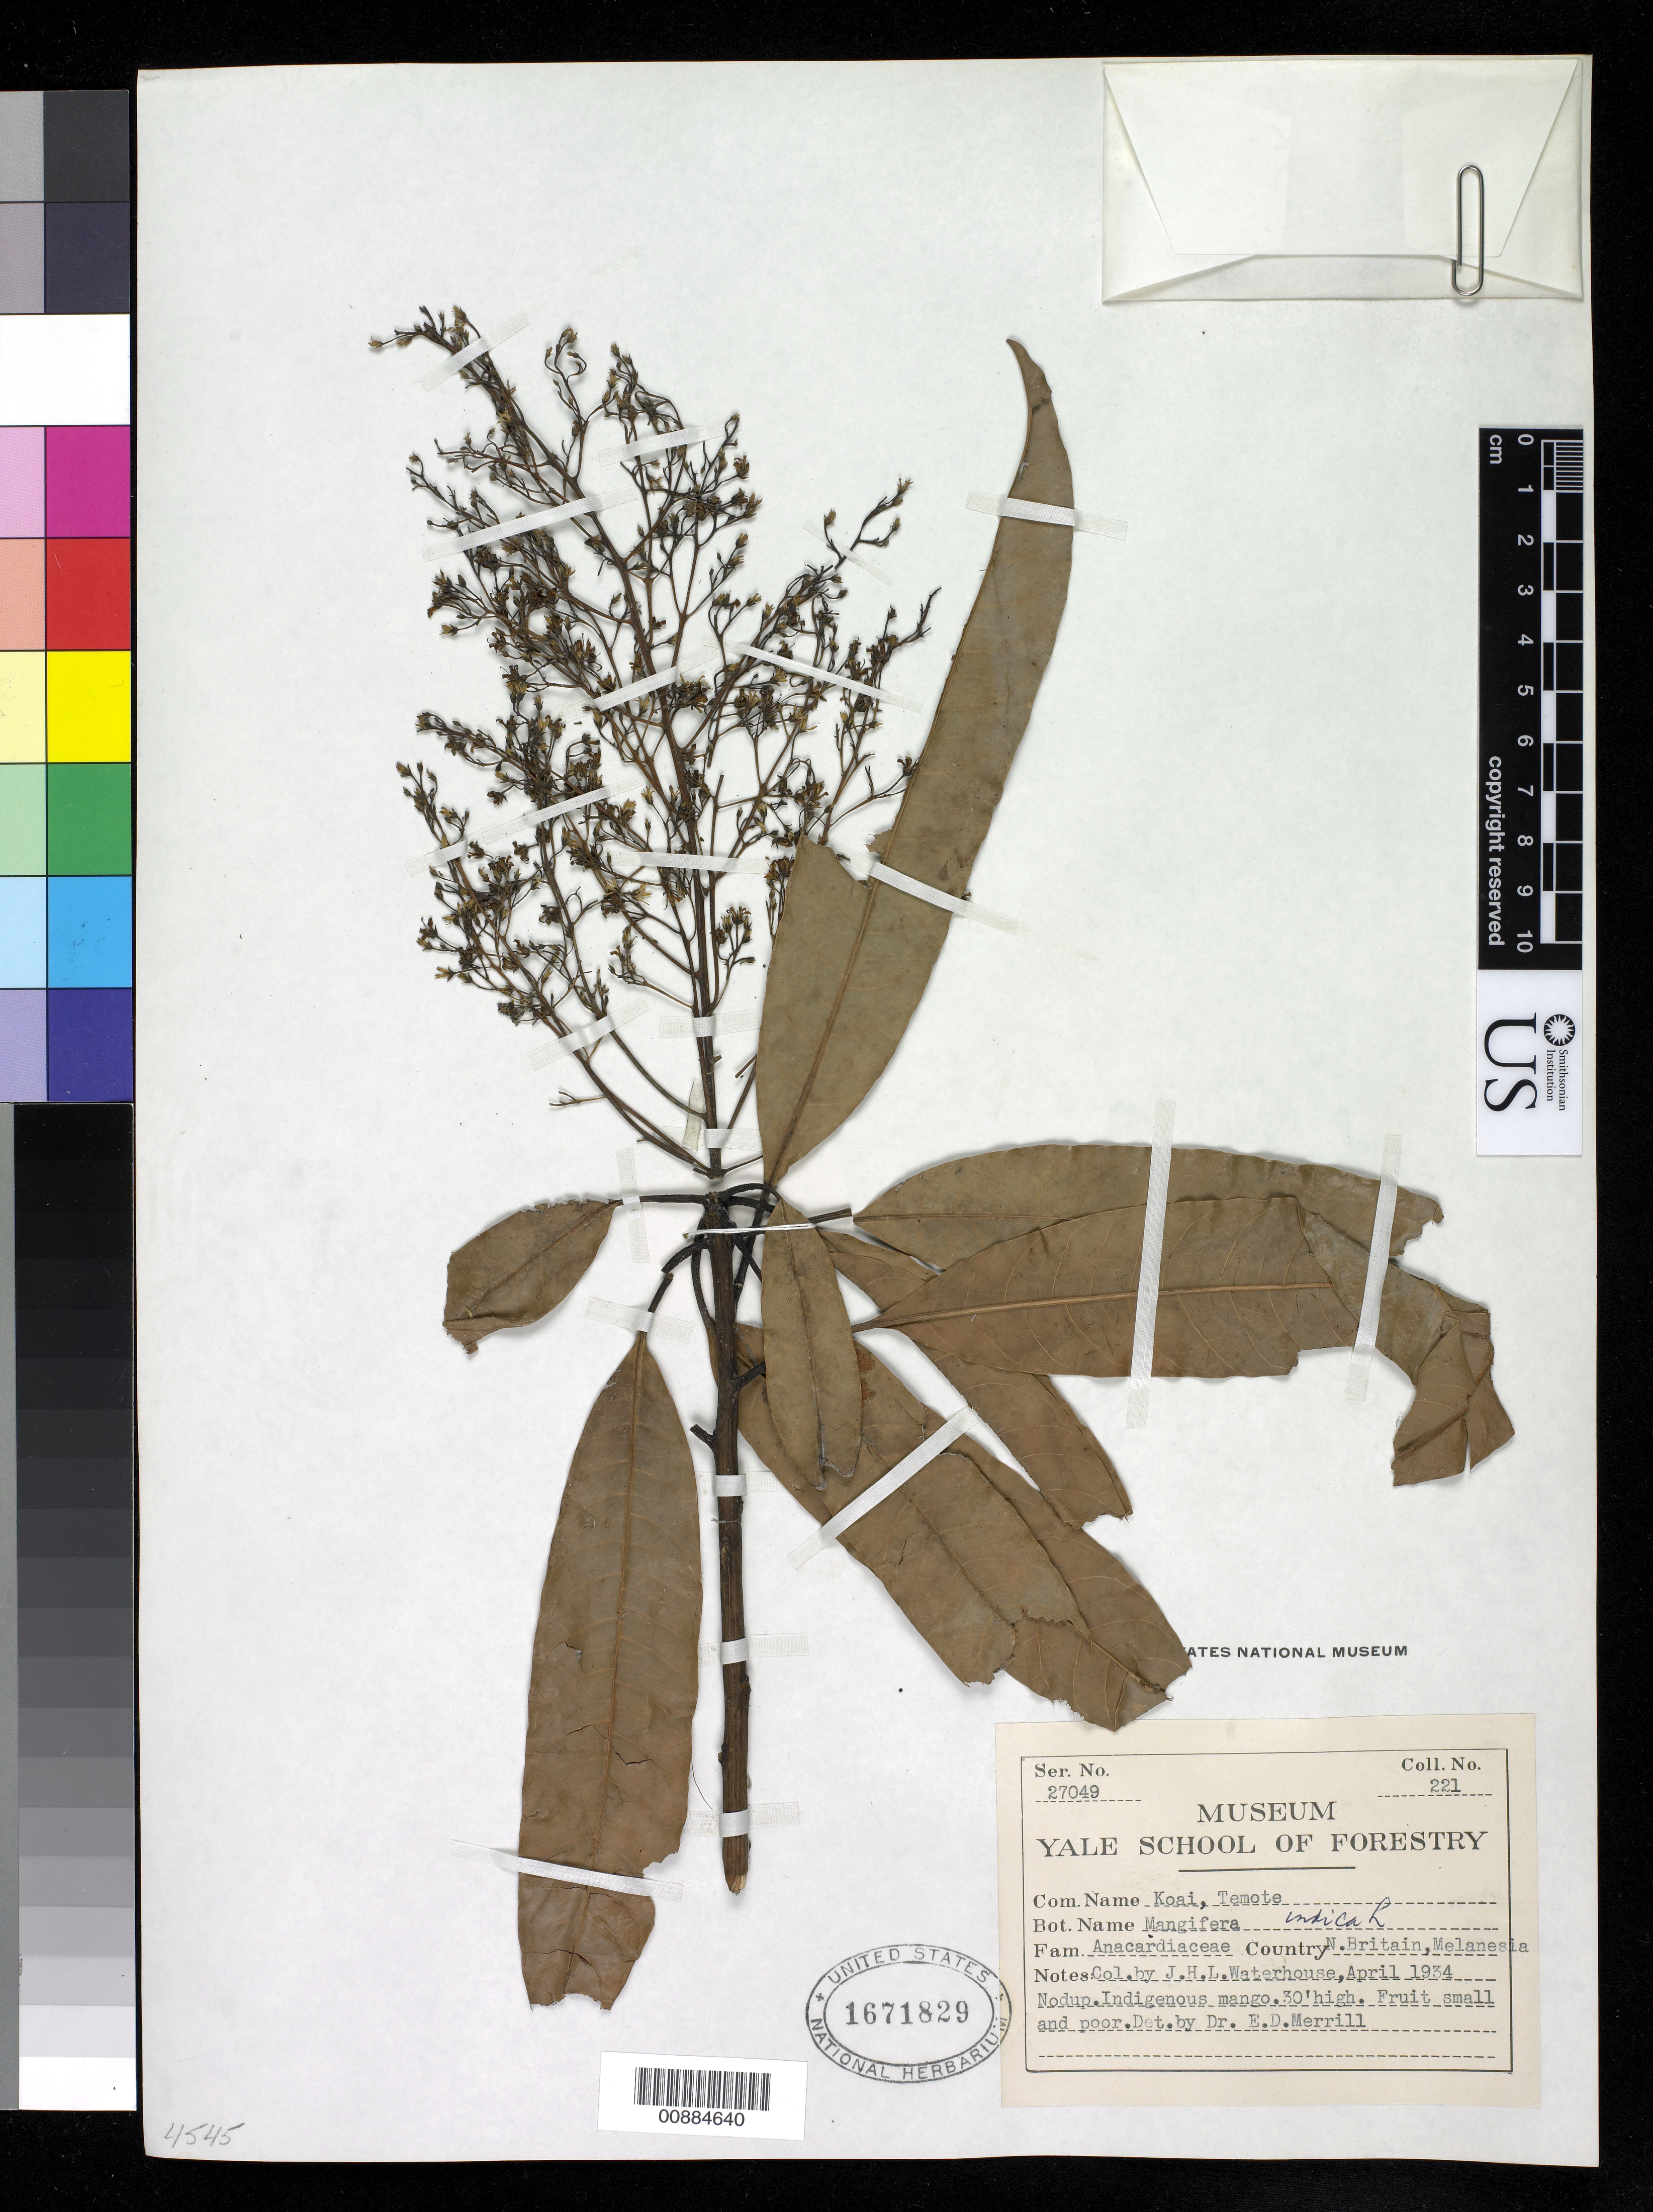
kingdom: Plantae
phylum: Tracheophyta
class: Magnoliopsida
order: Sapindales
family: Anacardiaceae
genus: Mangifera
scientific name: Mangifera indica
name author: L.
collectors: J. Waterhouse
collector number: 221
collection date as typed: Apr 1934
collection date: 1934-04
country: Papua New Guinea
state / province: East New Britain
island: New Britain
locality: Bismark Archipelago. Melanesia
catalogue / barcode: US 1671829